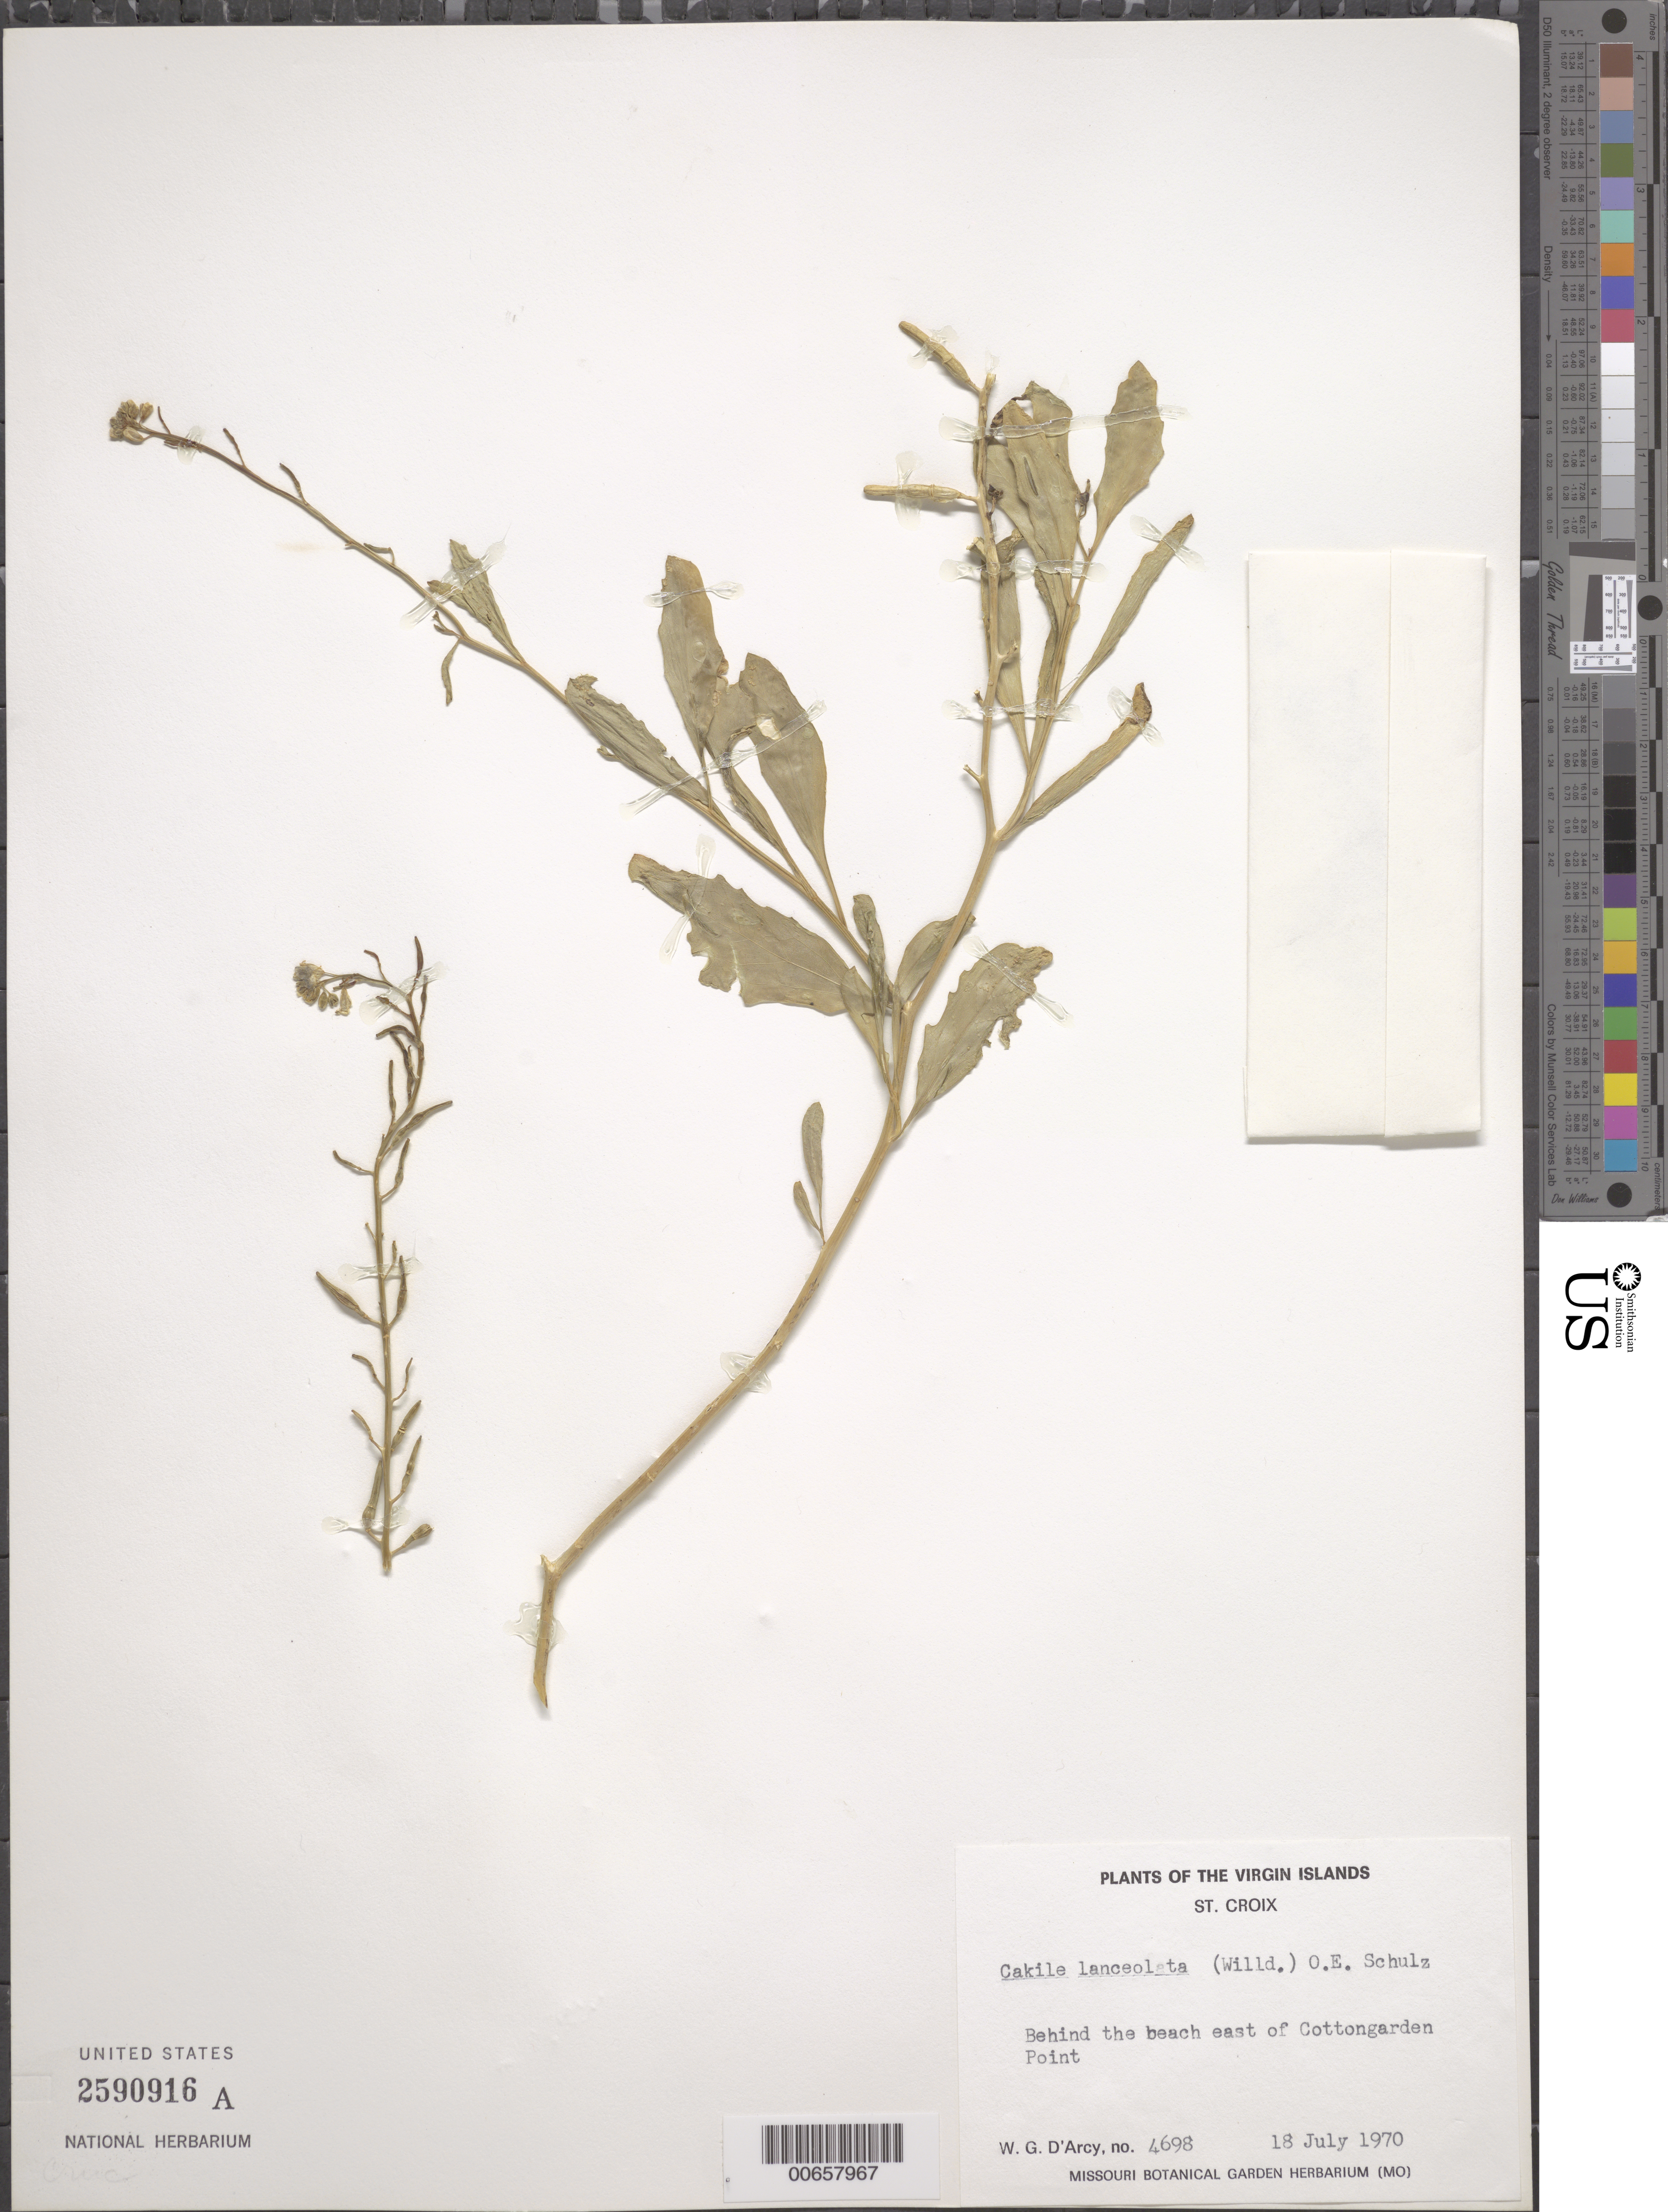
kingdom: Plantae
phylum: Tracheophyta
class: Magnoliopsida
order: Brassicales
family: Brassicaceae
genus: Cakile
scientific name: Cakile lanceolata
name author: (Willd.) O.E. Schulz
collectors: W. G. D'Arcy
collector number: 4698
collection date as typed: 18 Jul 1970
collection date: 1970-07-18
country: U.S. Virgin Islands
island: St. Croix Island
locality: Cottongarden Point, E of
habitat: Behind the beach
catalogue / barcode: US 2590916A